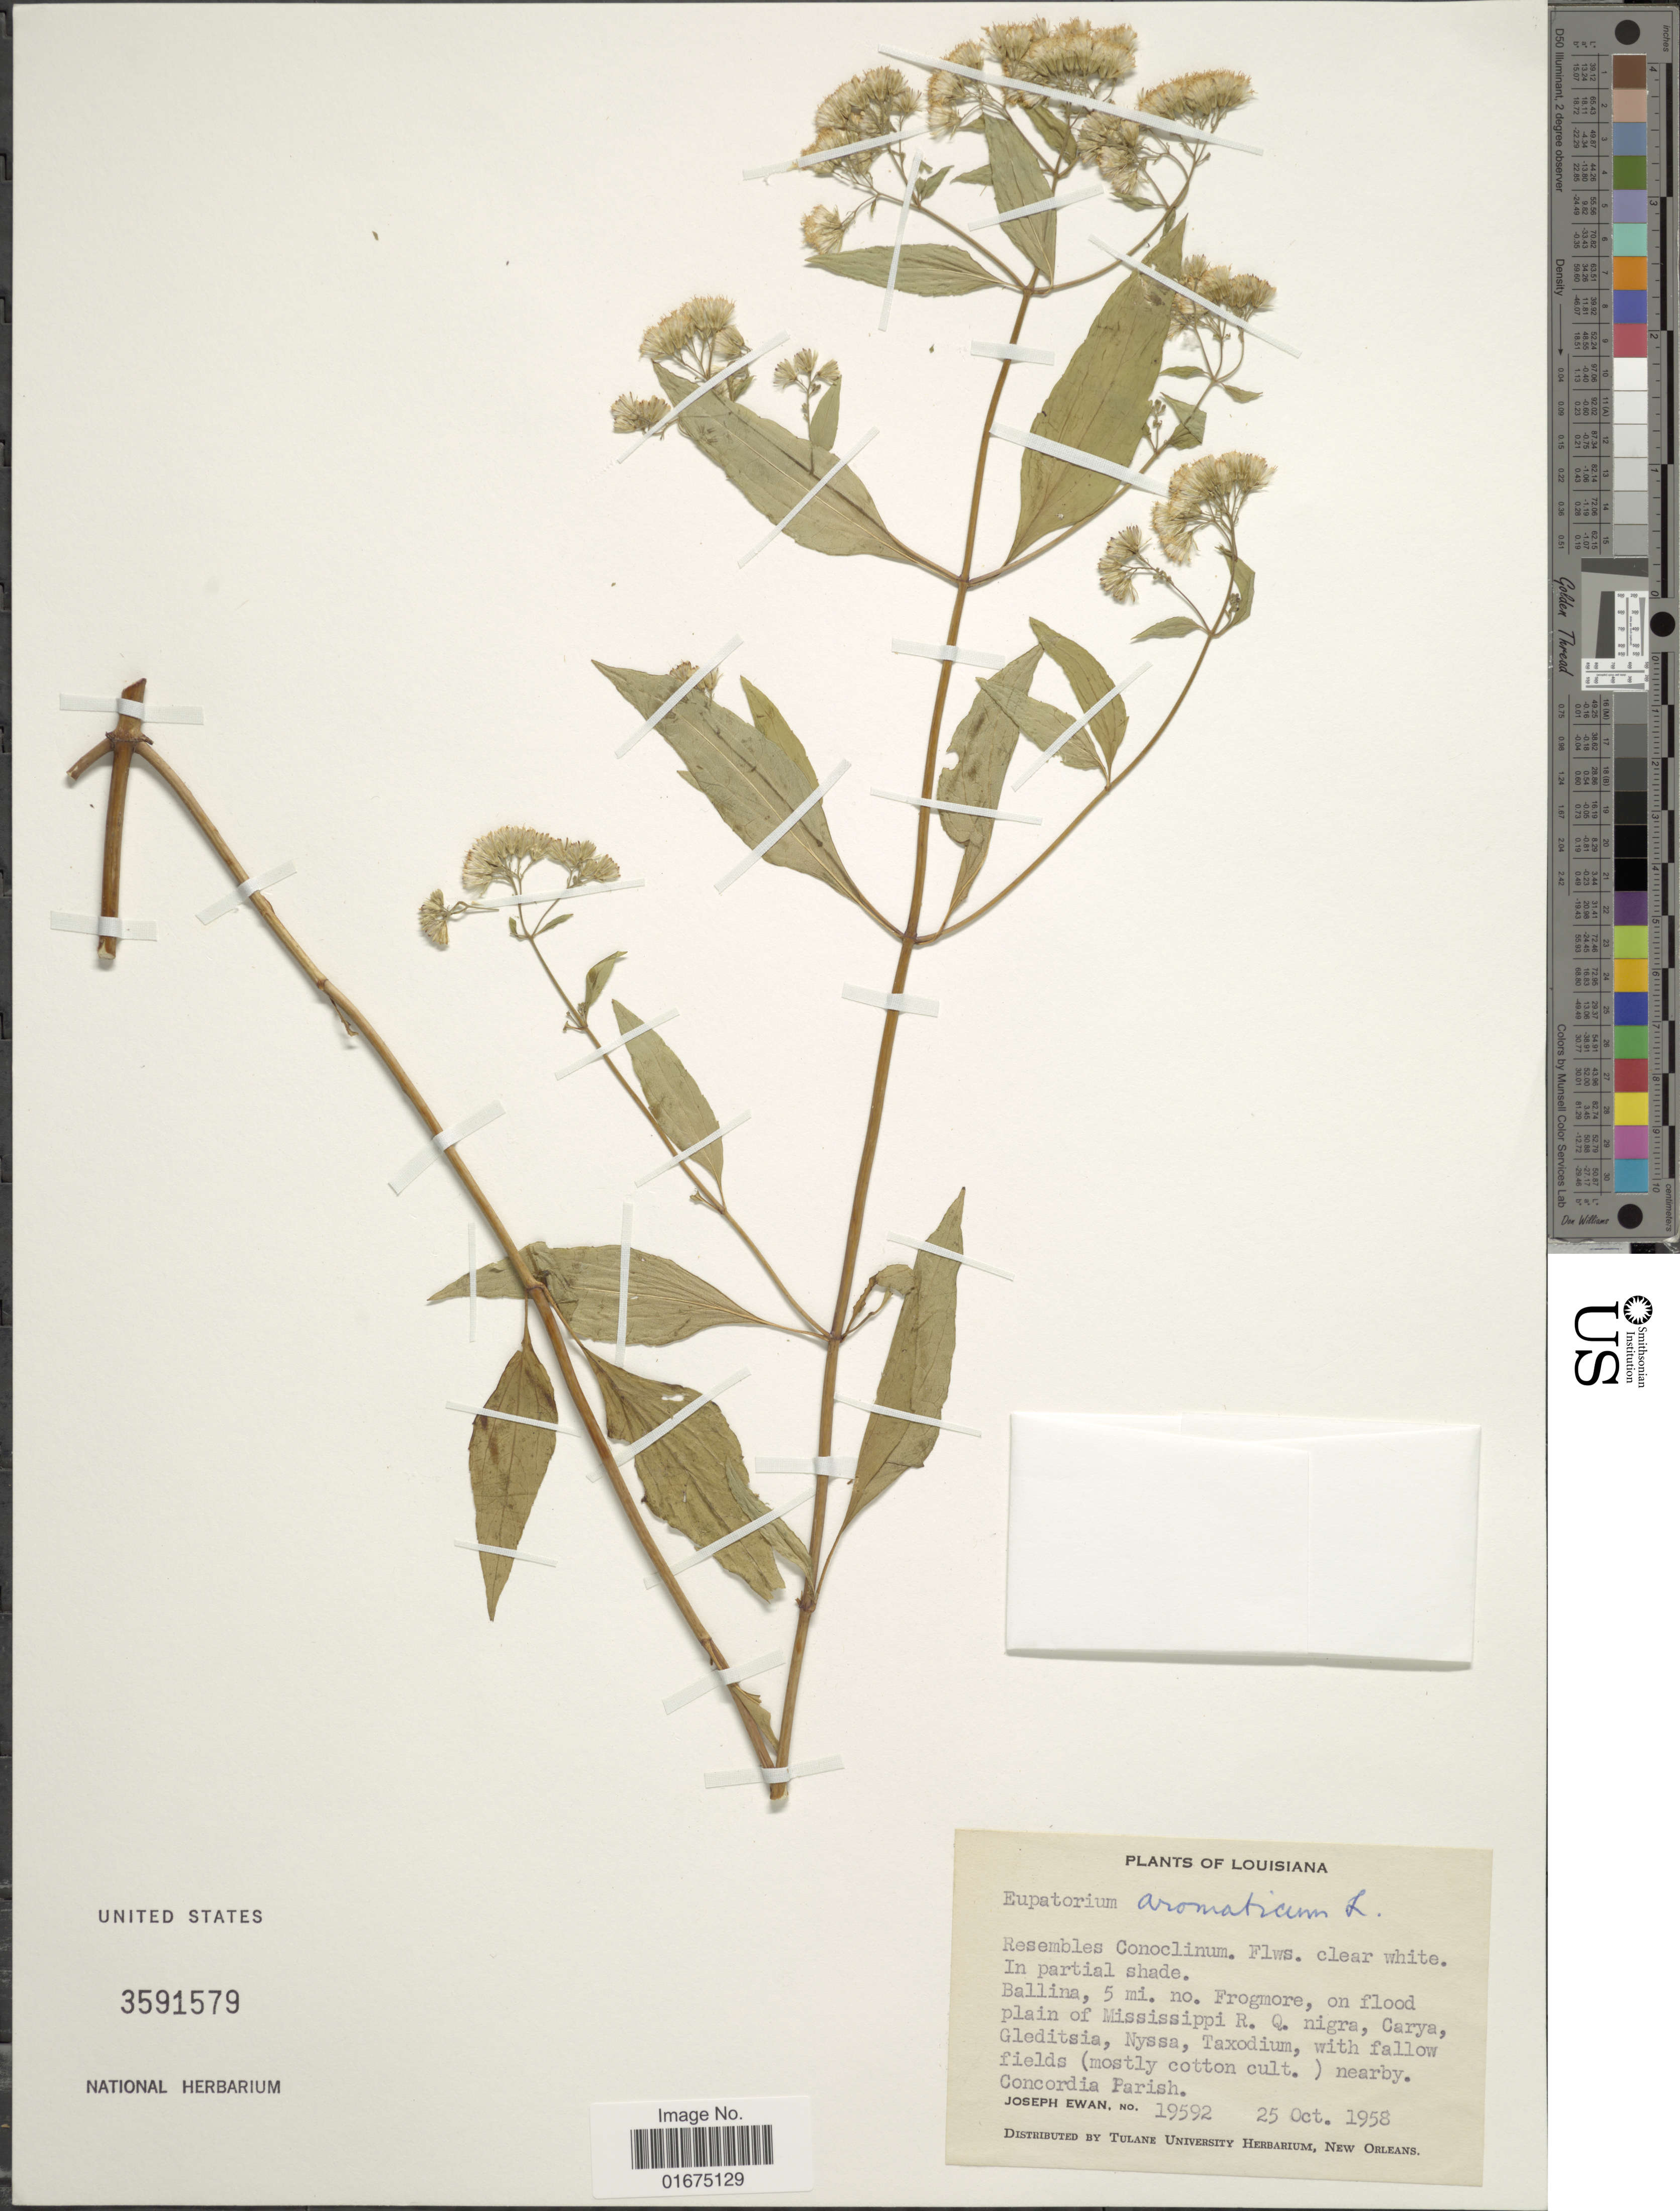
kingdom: Plantae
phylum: Tracheophyta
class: Magnoliopsida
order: Asterales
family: Asteraceae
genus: Ageratina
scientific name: Ageratina aromatica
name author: (L.) Spach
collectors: J. A. Ewan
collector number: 19592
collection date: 1958-10-25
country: United States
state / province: Louisiana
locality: Ballina, 5 mi. no. Frogmore, on flood plain of Mississippi R. , nearby Concordia Parish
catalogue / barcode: US 3591579